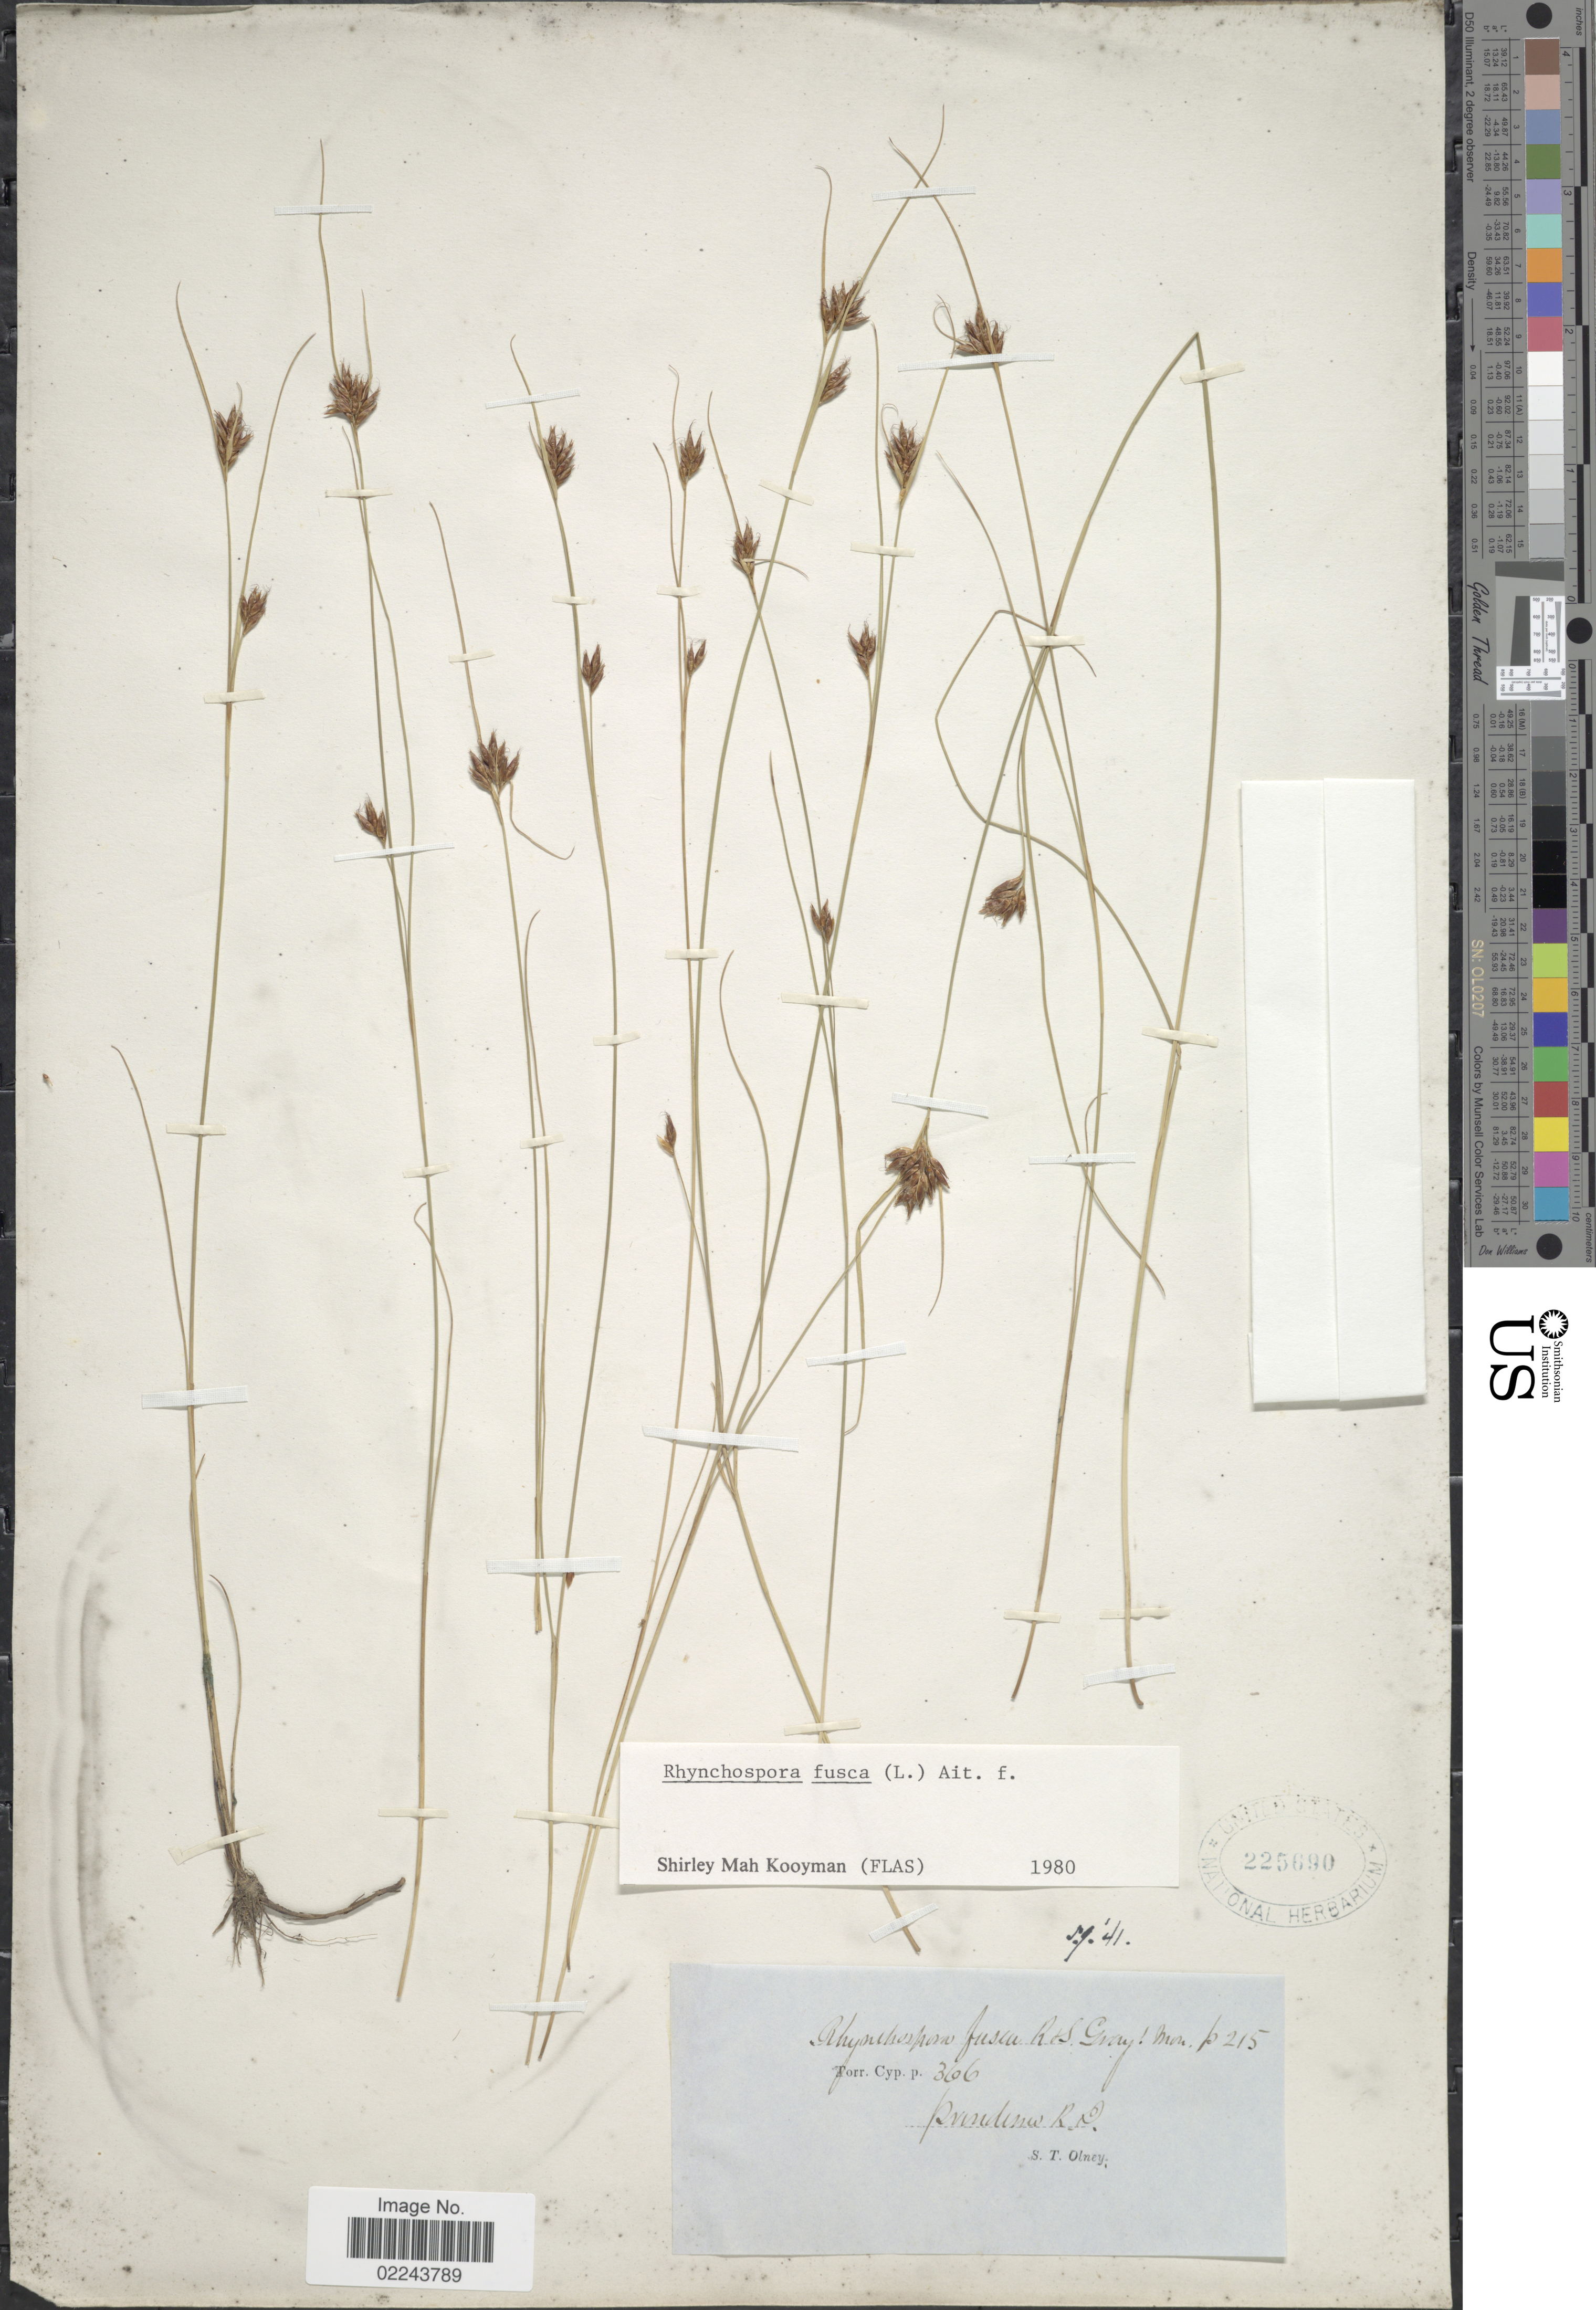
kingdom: Plantae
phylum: Tracheophyta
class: Liliopsida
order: Poales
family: Cyperaceae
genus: Rhynchospora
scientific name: Rhynchospora fusca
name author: (L.) W.T. Aiton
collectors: S. Olney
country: United States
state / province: Rhode Island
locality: Providence, R. I.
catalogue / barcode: US 225690